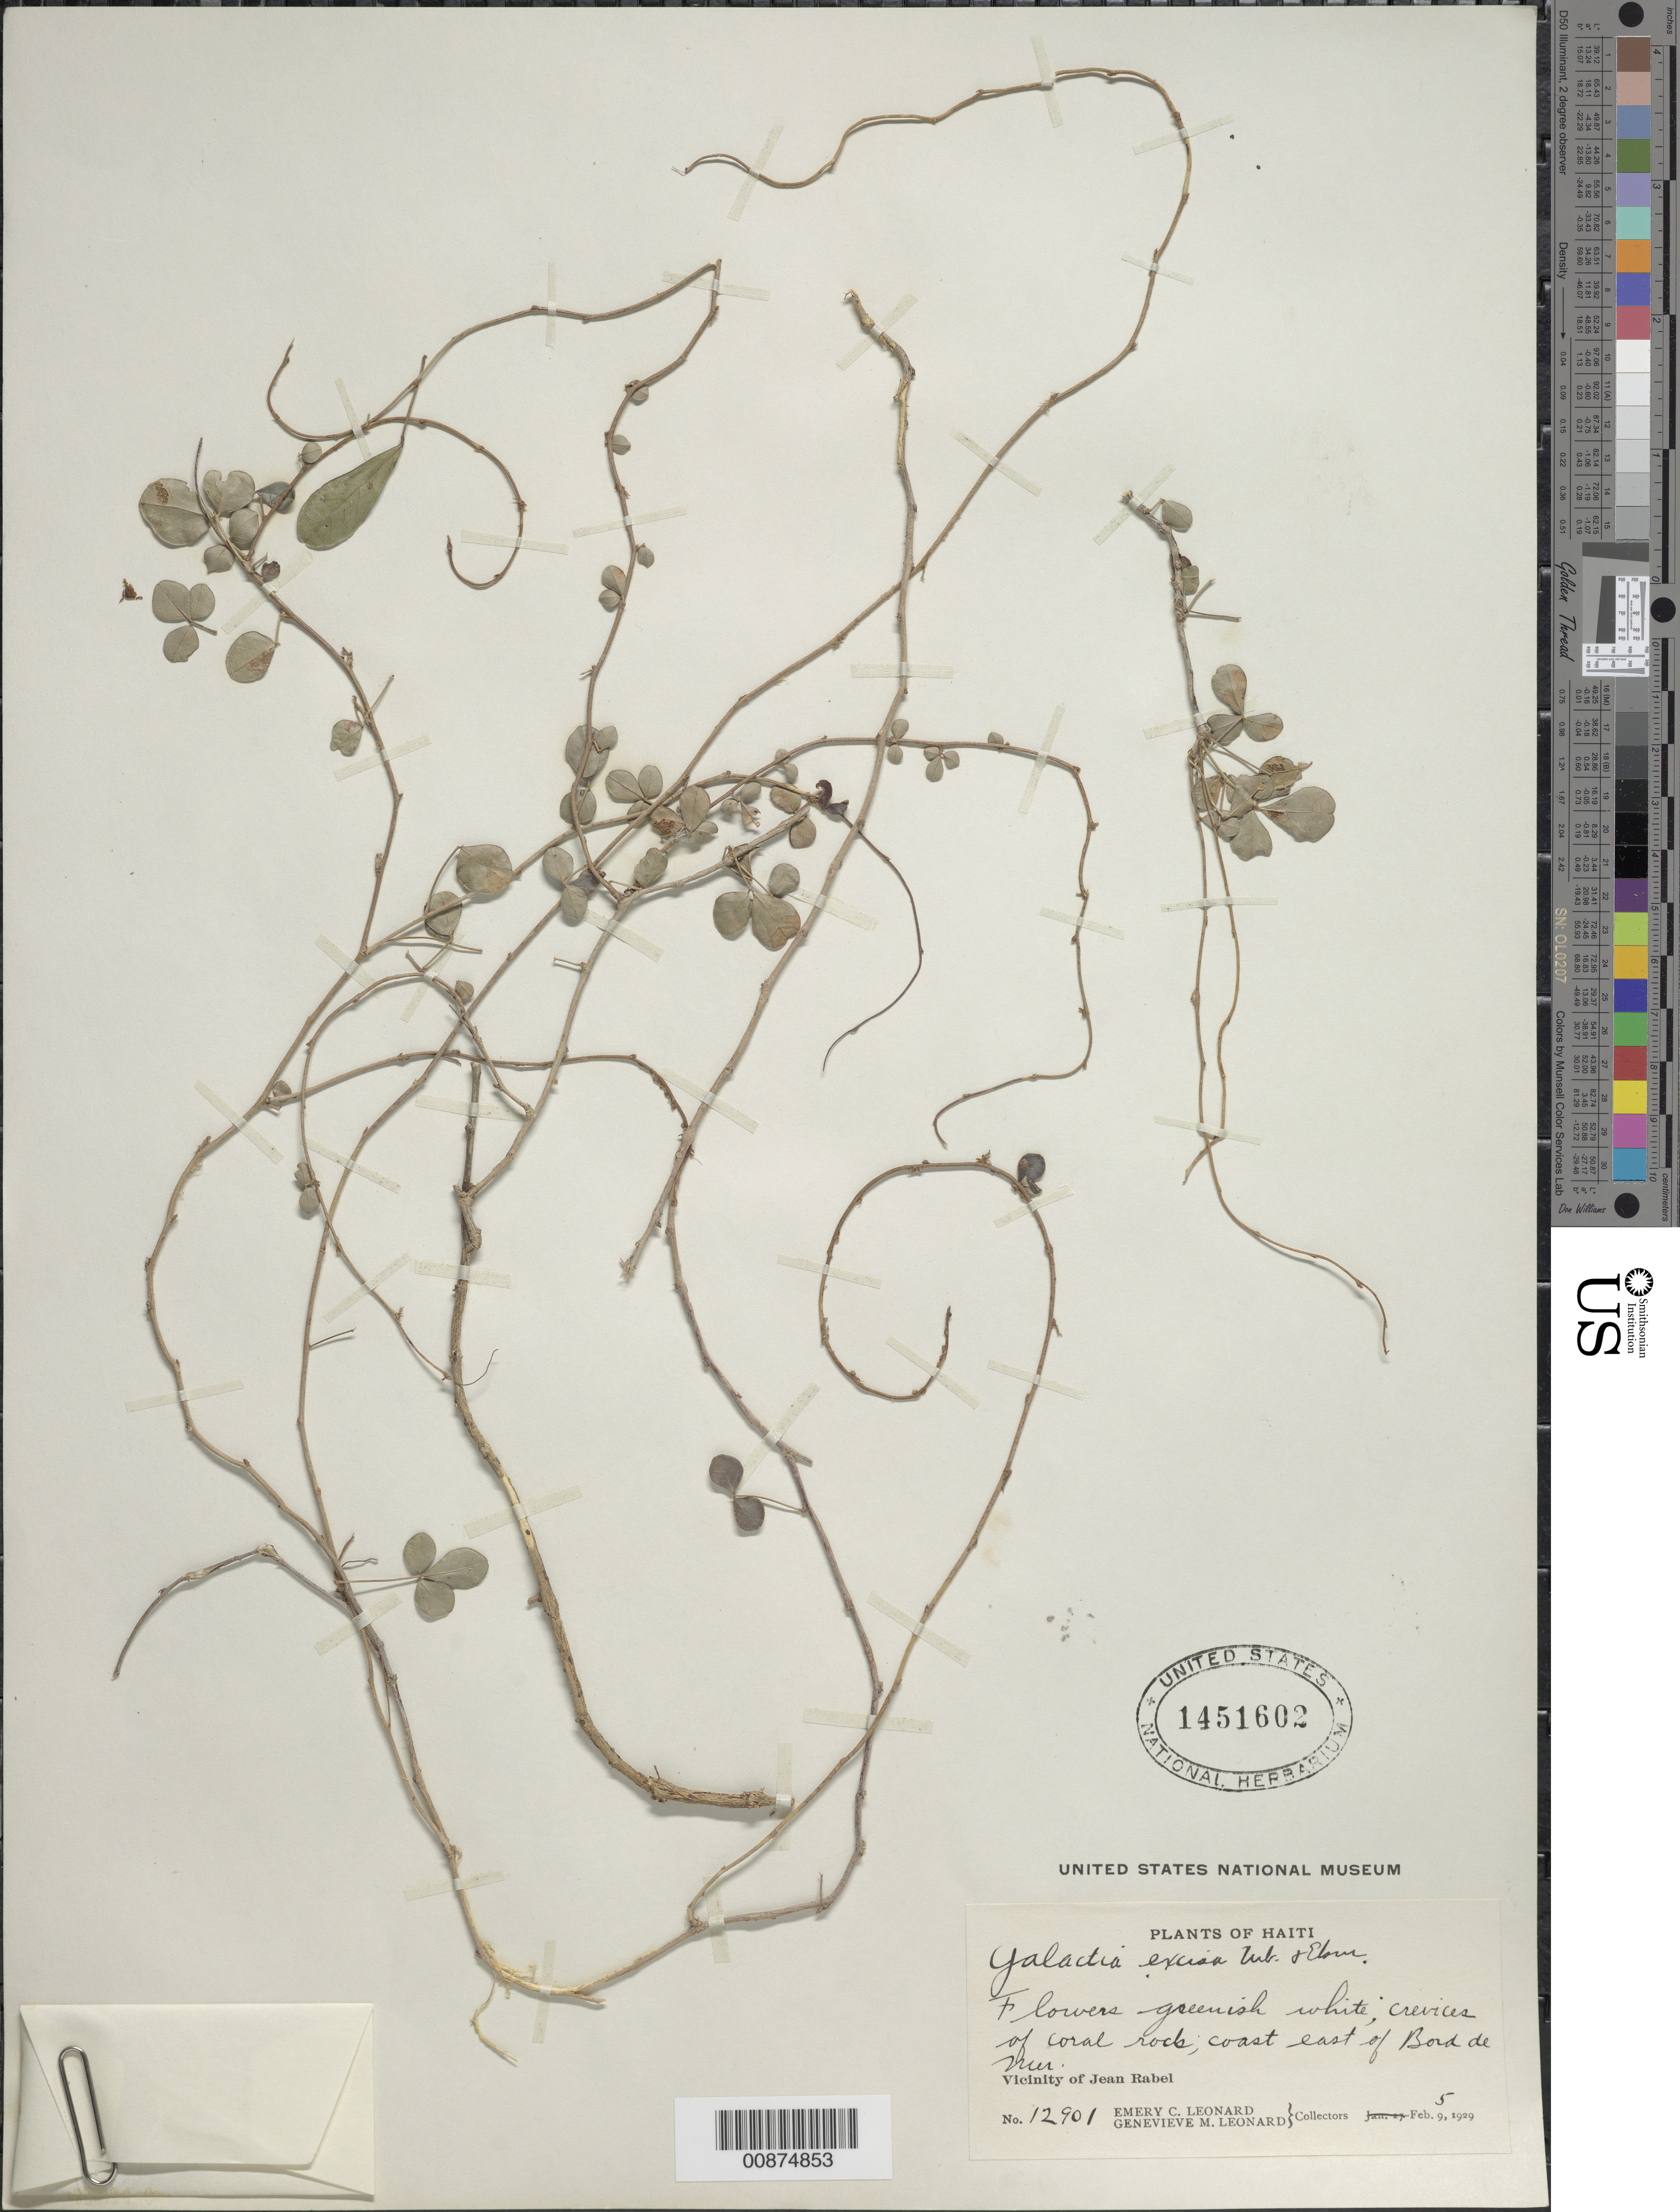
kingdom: Plantae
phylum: Tracheophyta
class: Magnoliopsida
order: Fabales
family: Fabaceae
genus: Galactia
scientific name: Galactia excisa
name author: Urb. & Ekman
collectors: E. C. Leonard & G. M. Leonard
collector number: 12901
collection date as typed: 05 Feb 1929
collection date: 1929-02-05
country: Haiti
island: Hispaniola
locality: Vicinity of Jean Rabel. Coast east of Bord du Mer.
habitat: Crevices of coral rocks.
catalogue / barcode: US 1451602